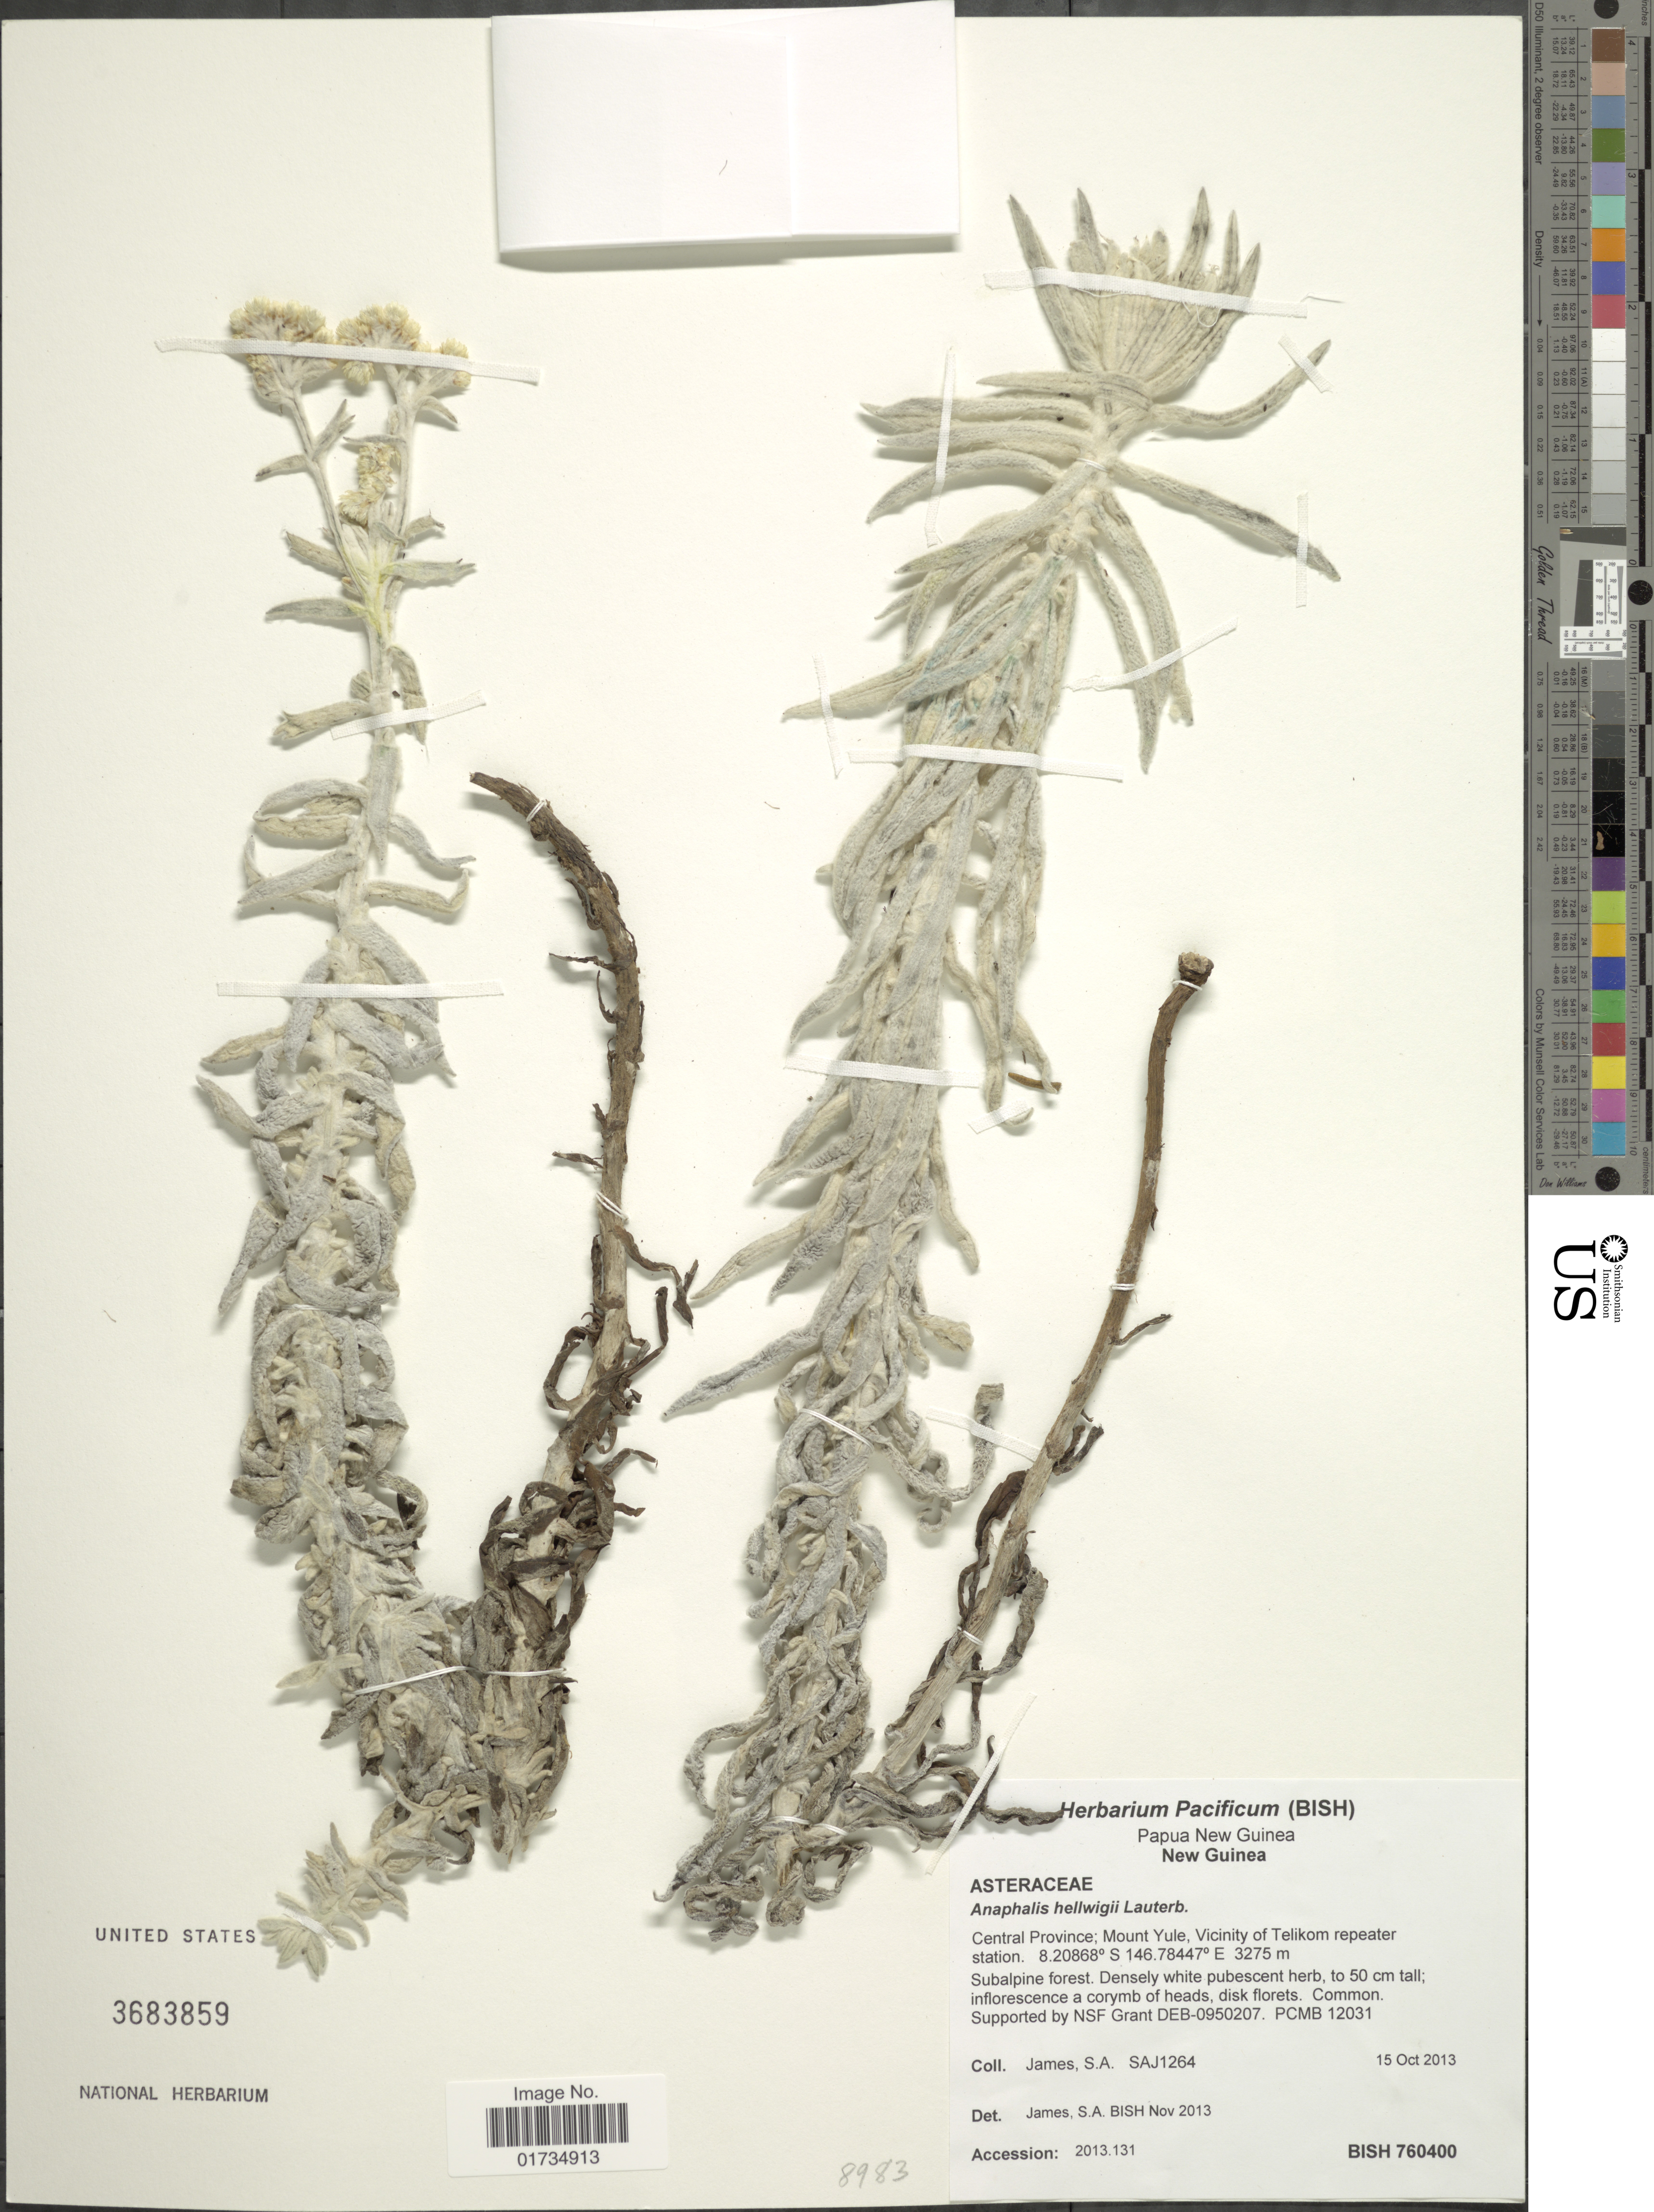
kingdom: Plantae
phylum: Tracheophyta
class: Magnoliopsida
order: Asterales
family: Asteraceae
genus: Anaphalis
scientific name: Anaphalis hellwigii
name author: Warb.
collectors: S. James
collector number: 1264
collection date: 2013-10-15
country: Papua New Guinea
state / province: Central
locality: Papua New Guinea. New Guinea. Central Province; Mount Yule, Vicinity of Telikom repeater station.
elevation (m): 3275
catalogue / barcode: US 3683859